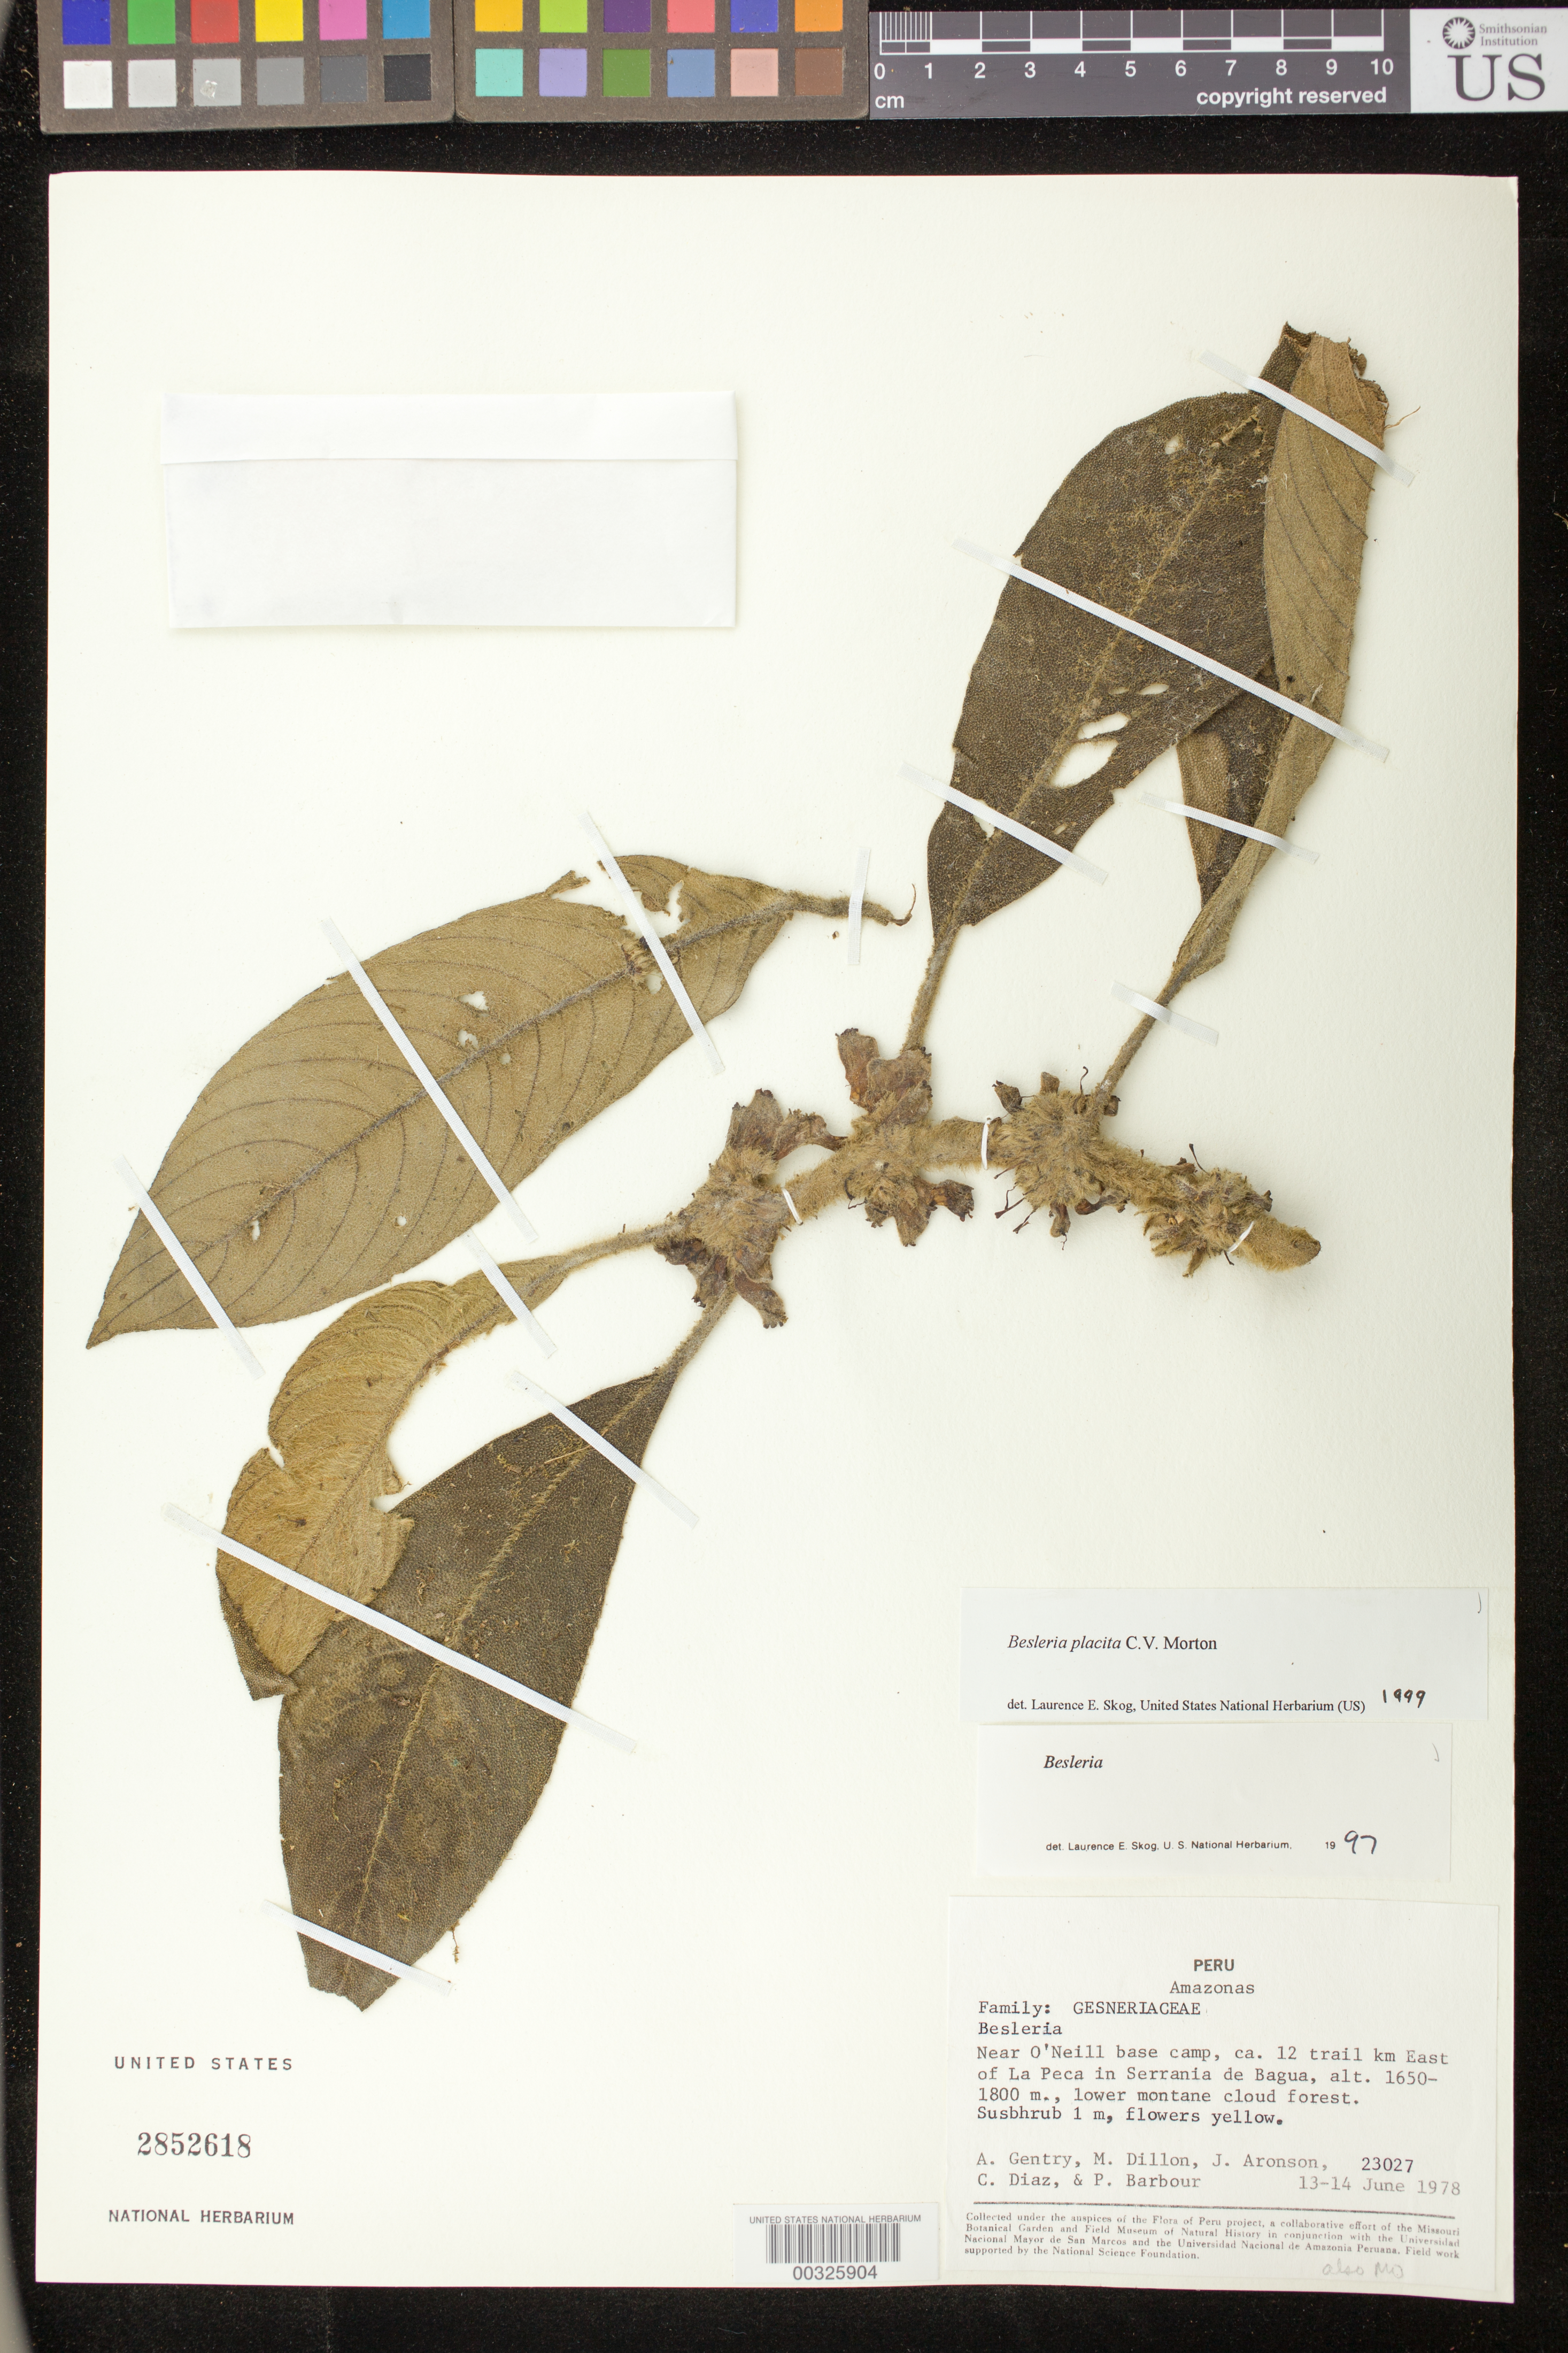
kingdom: Plantae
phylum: Tracheophyta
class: Magnoliopsida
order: Lamiales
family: Gesneriaceae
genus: Besleria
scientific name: Besleria placita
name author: C.V. Morton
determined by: Skog, Laurence E.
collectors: A. H. Gentry, M. O. Dillon, J. Aronson, C. Díaz & P. Barbour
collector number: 23027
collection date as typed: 13-14 Jun 1978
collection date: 1978-06-13/1978-06-14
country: Peru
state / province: Amazonas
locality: Near O'Neill base camp, ca. 12 trail km E of La Peca in Serrania de Bagua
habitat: Lower montane cloud forest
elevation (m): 1650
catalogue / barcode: US 2852618